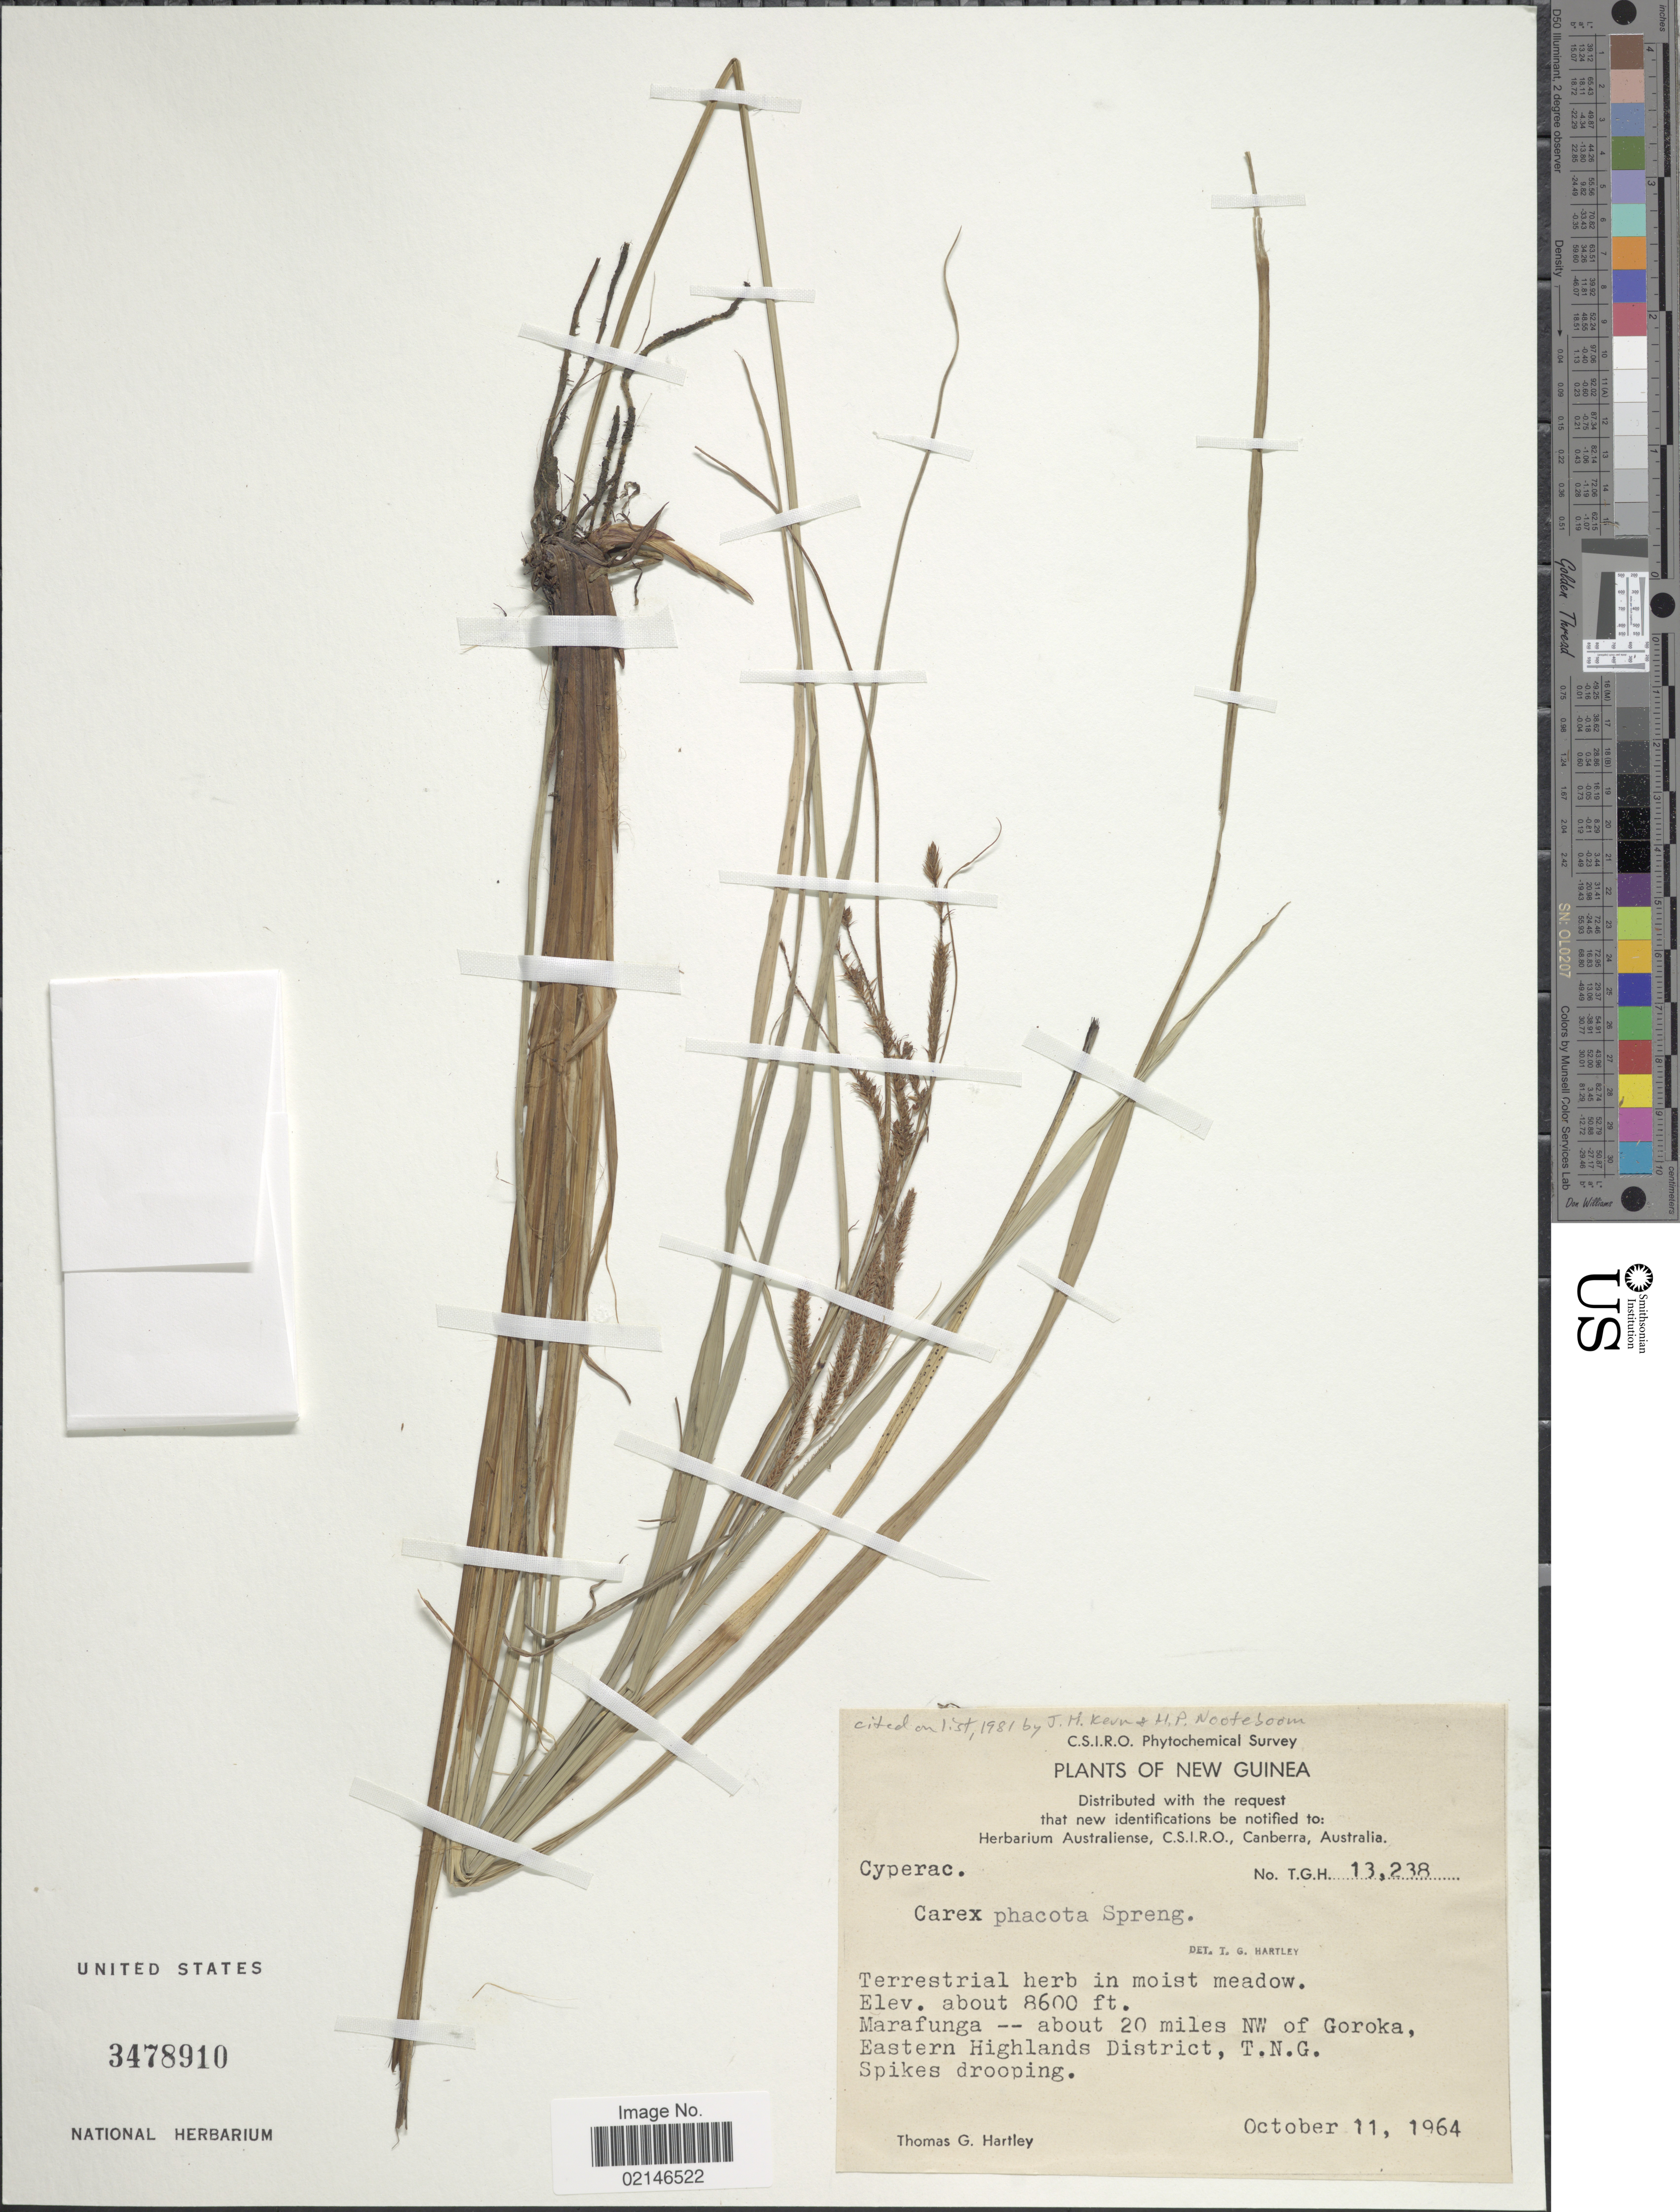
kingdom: Plantae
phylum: Tracheophyta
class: Liliopsida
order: Poales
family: Cyperaceae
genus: Carex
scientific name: Carex phacota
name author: Spreng.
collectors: T. G. Hartley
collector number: TGH13238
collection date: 1964-10-11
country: Papua New Guinea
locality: New Guinea, Marafunga -- about 20 miles NW of Goroka, Eastern Highlands District, T. N. G., Spikes drooping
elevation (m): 2621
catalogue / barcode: US 3478910